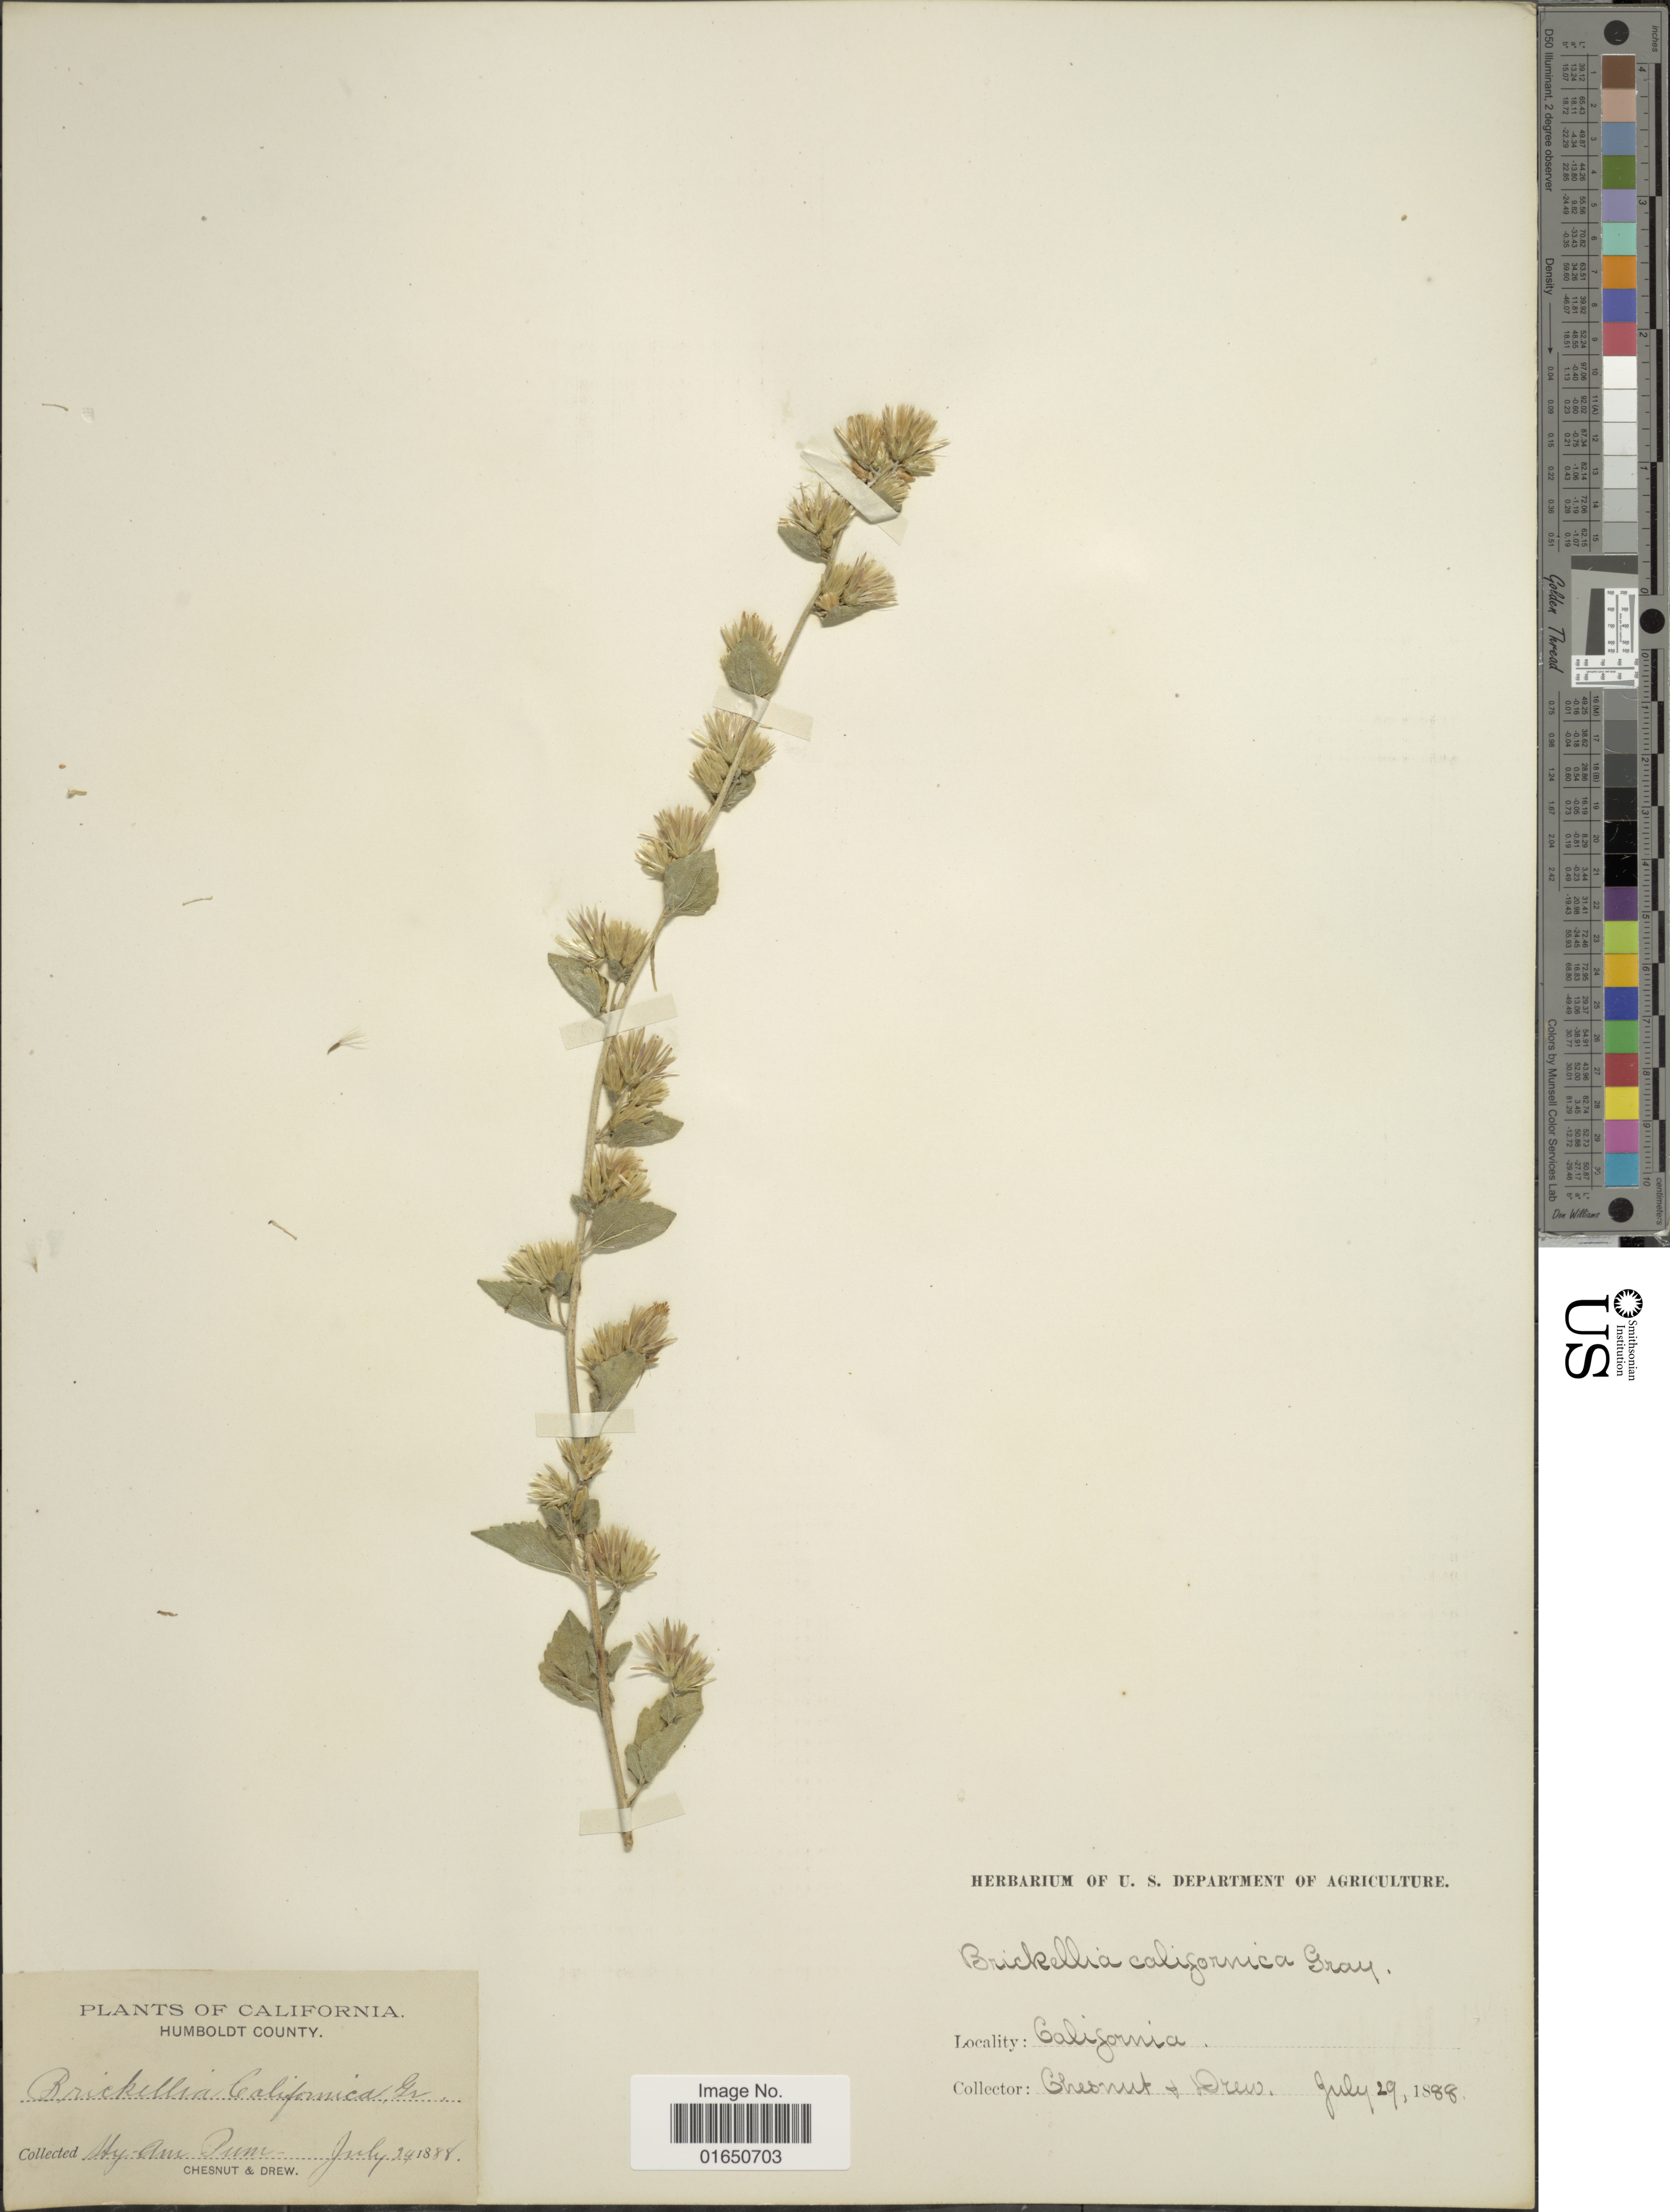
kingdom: Plantae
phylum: Tracheophyta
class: Magnoliopsida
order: Asterales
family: Asteraceae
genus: Brickellia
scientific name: Brickellia californica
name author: (Torr. & A. Gray) A. Gray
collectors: Chesnut & Drew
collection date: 1888-07-29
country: United States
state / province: California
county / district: Humboldt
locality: Humboldt County. Sty-Ann Pum.